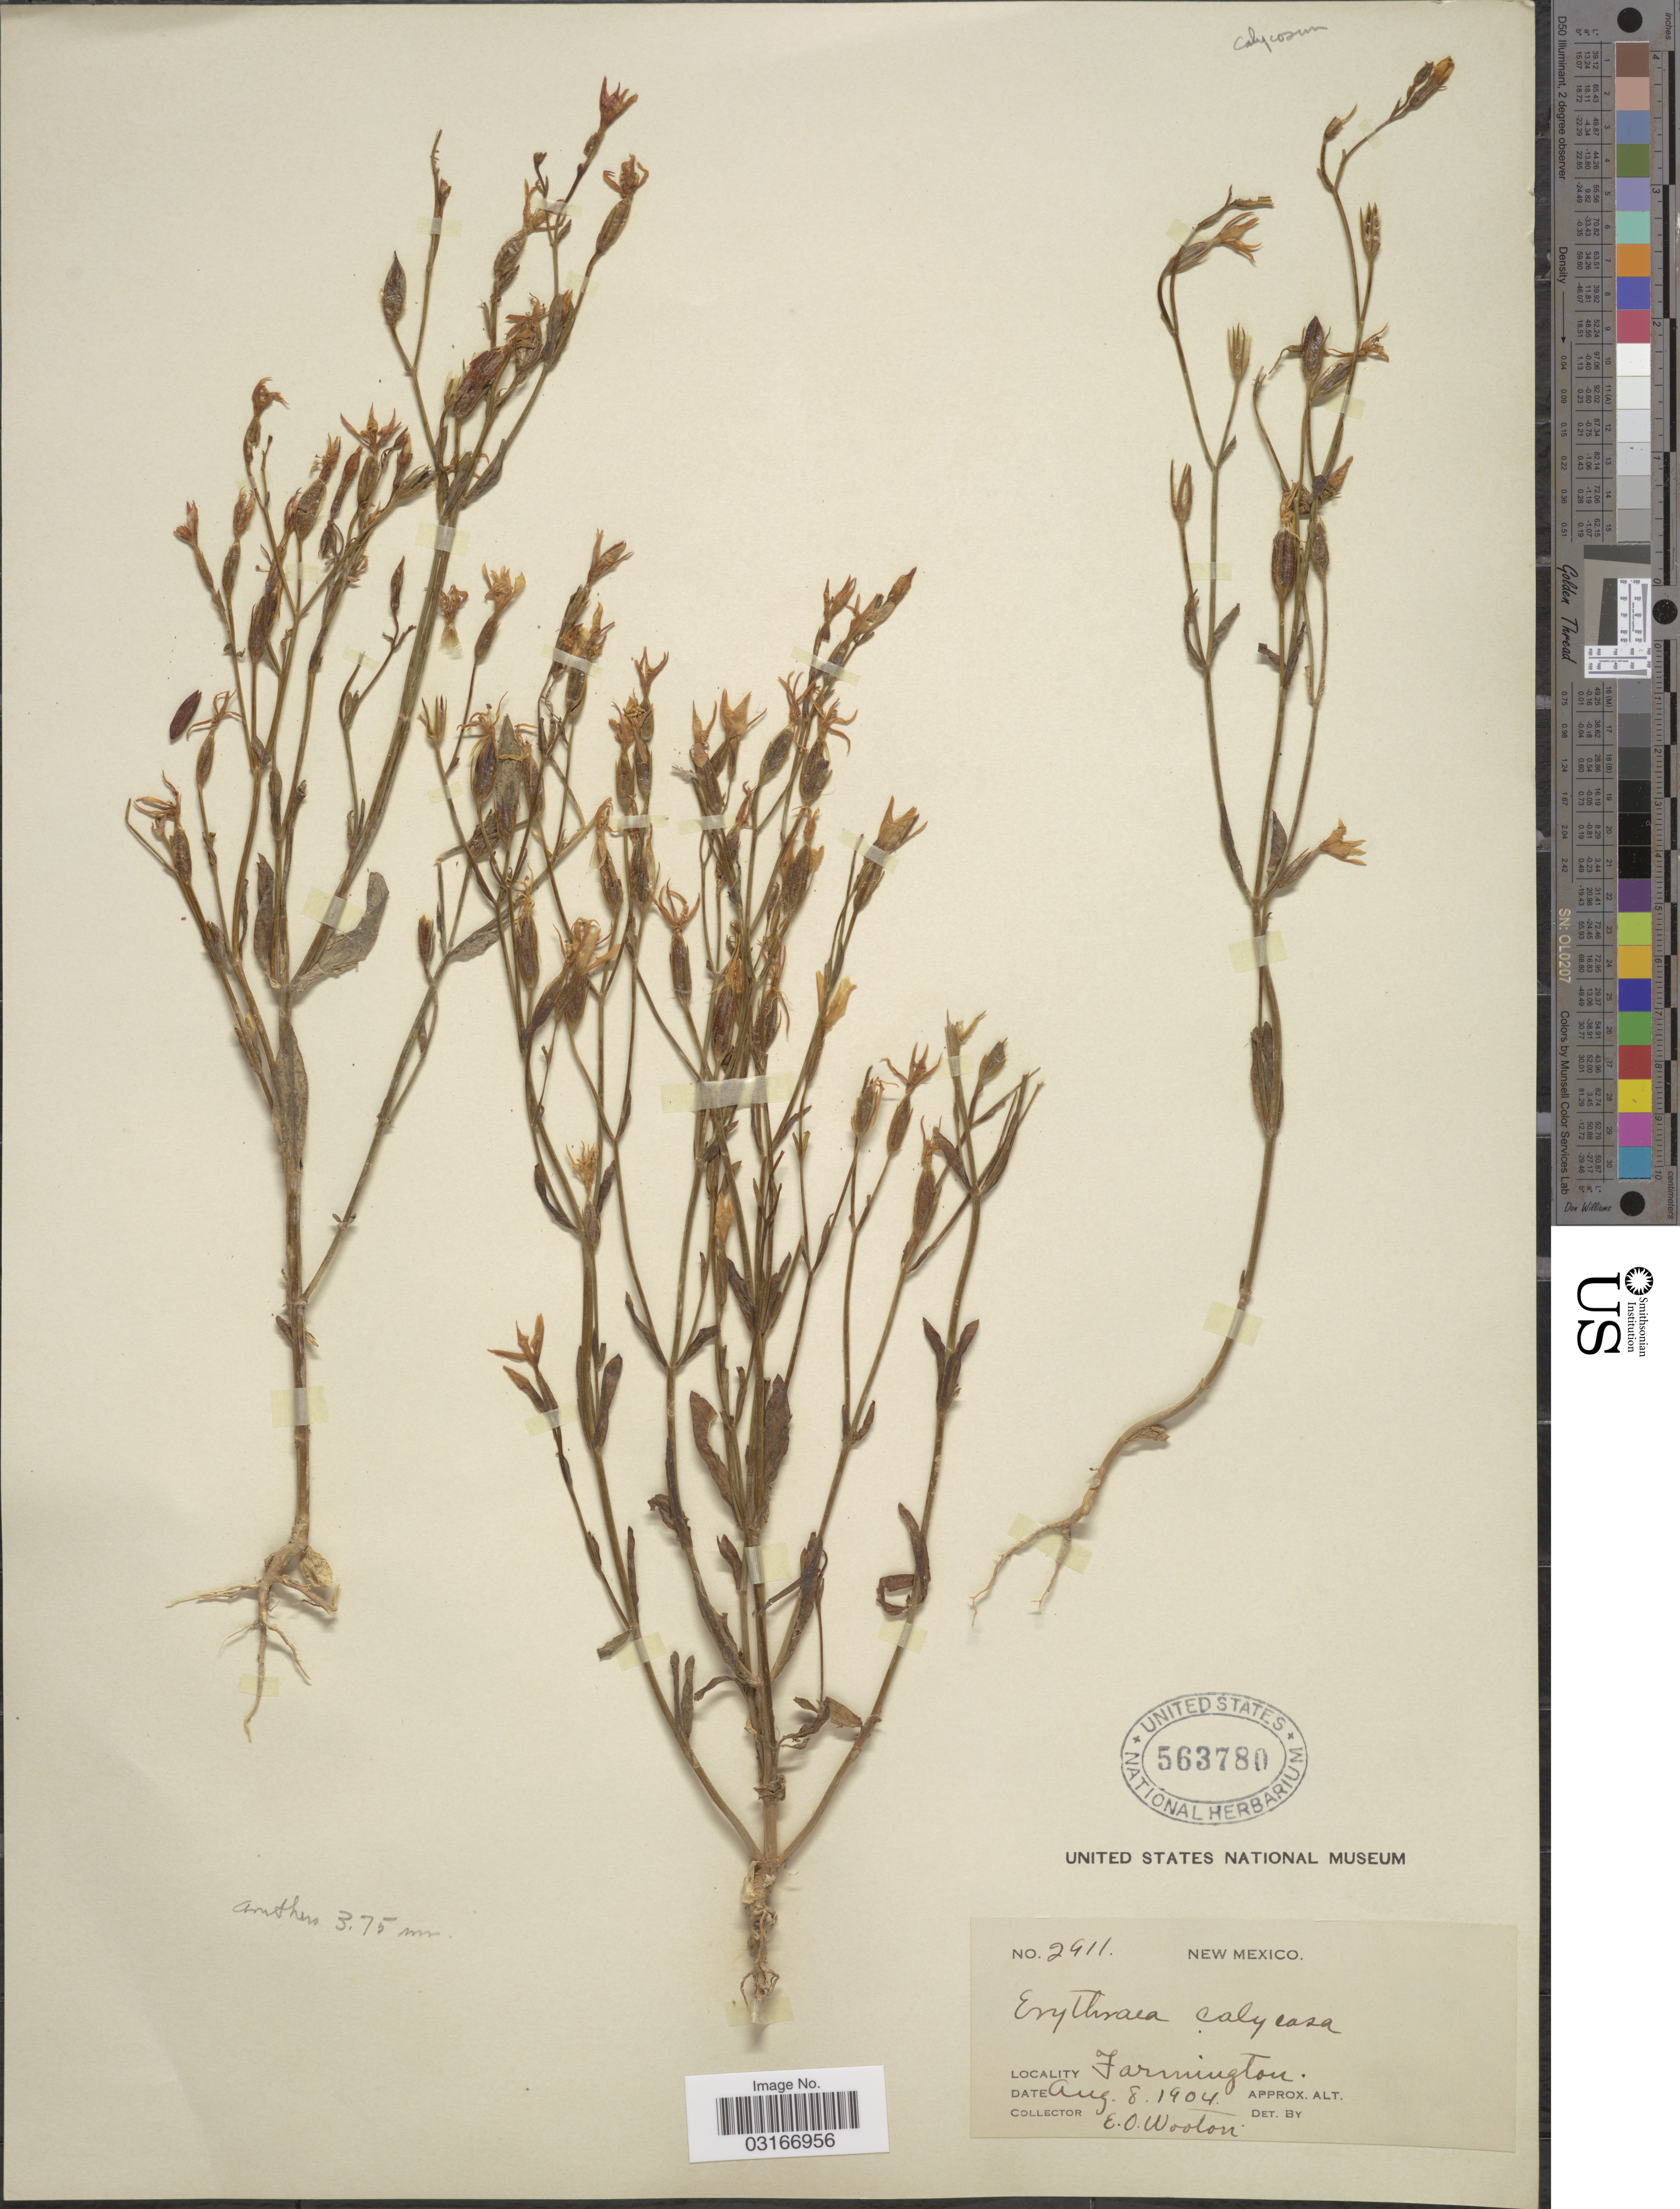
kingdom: Plantae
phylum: Tracheophyta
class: Magnoliopsida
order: Gentianales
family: Gentianaceae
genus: Centaurium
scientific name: Centaurium calycosum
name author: (Buckley) Buckley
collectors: E. O. Wooton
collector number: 2911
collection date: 1904-08-08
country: United States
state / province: New Mexico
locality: Farmington.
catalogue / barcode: US 563780